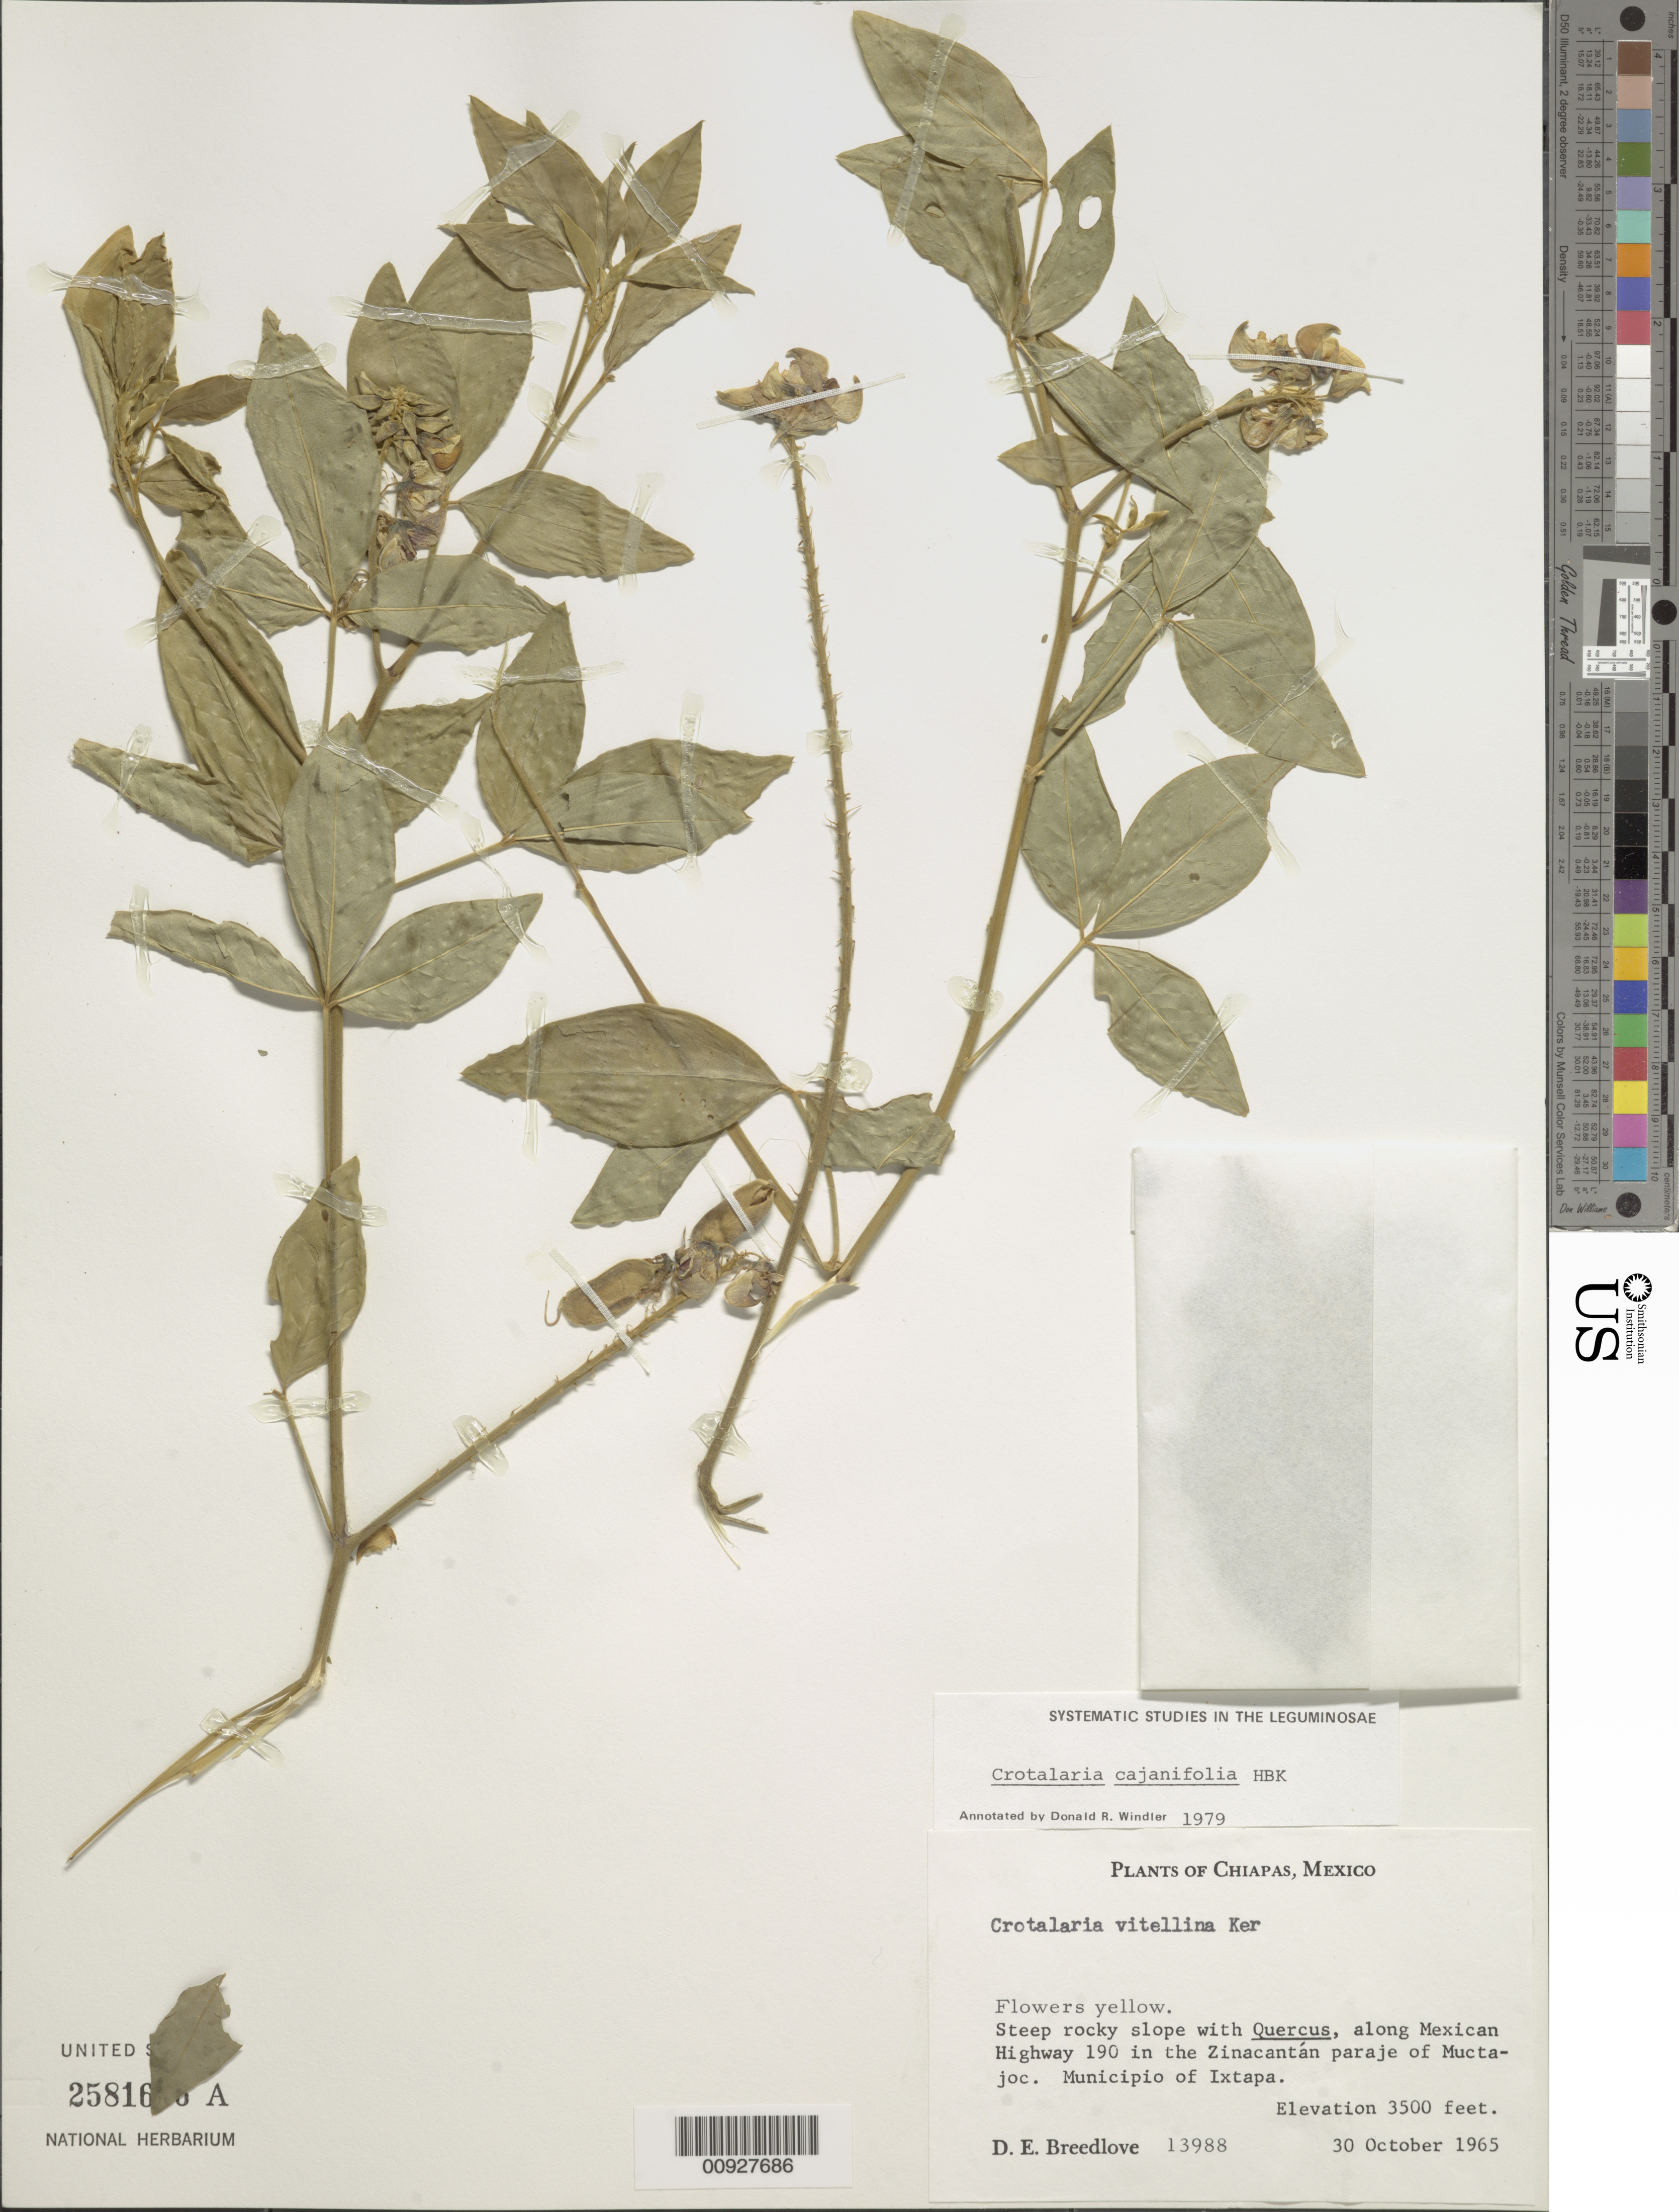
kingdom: Plantae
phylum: Tracheophyta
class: Magnoliopsida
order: Fabales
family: Fabaceae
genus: Crotalaria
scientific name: Crotalaria cajanifolia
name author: Kunth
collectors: D. E. Breedlove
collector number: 13988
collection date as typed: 30 Oct 1965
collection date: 1965-10-30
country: Mexico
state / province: Chiapas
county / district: Ixtapa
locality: Along Mexican Highway 190 in the Zinacantán paraje of Muctajoc. Municipio of Ixtapa, Chiapas.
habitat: Steep rocky slope with Quercus.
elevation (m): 1067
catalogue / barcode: US 2581696A